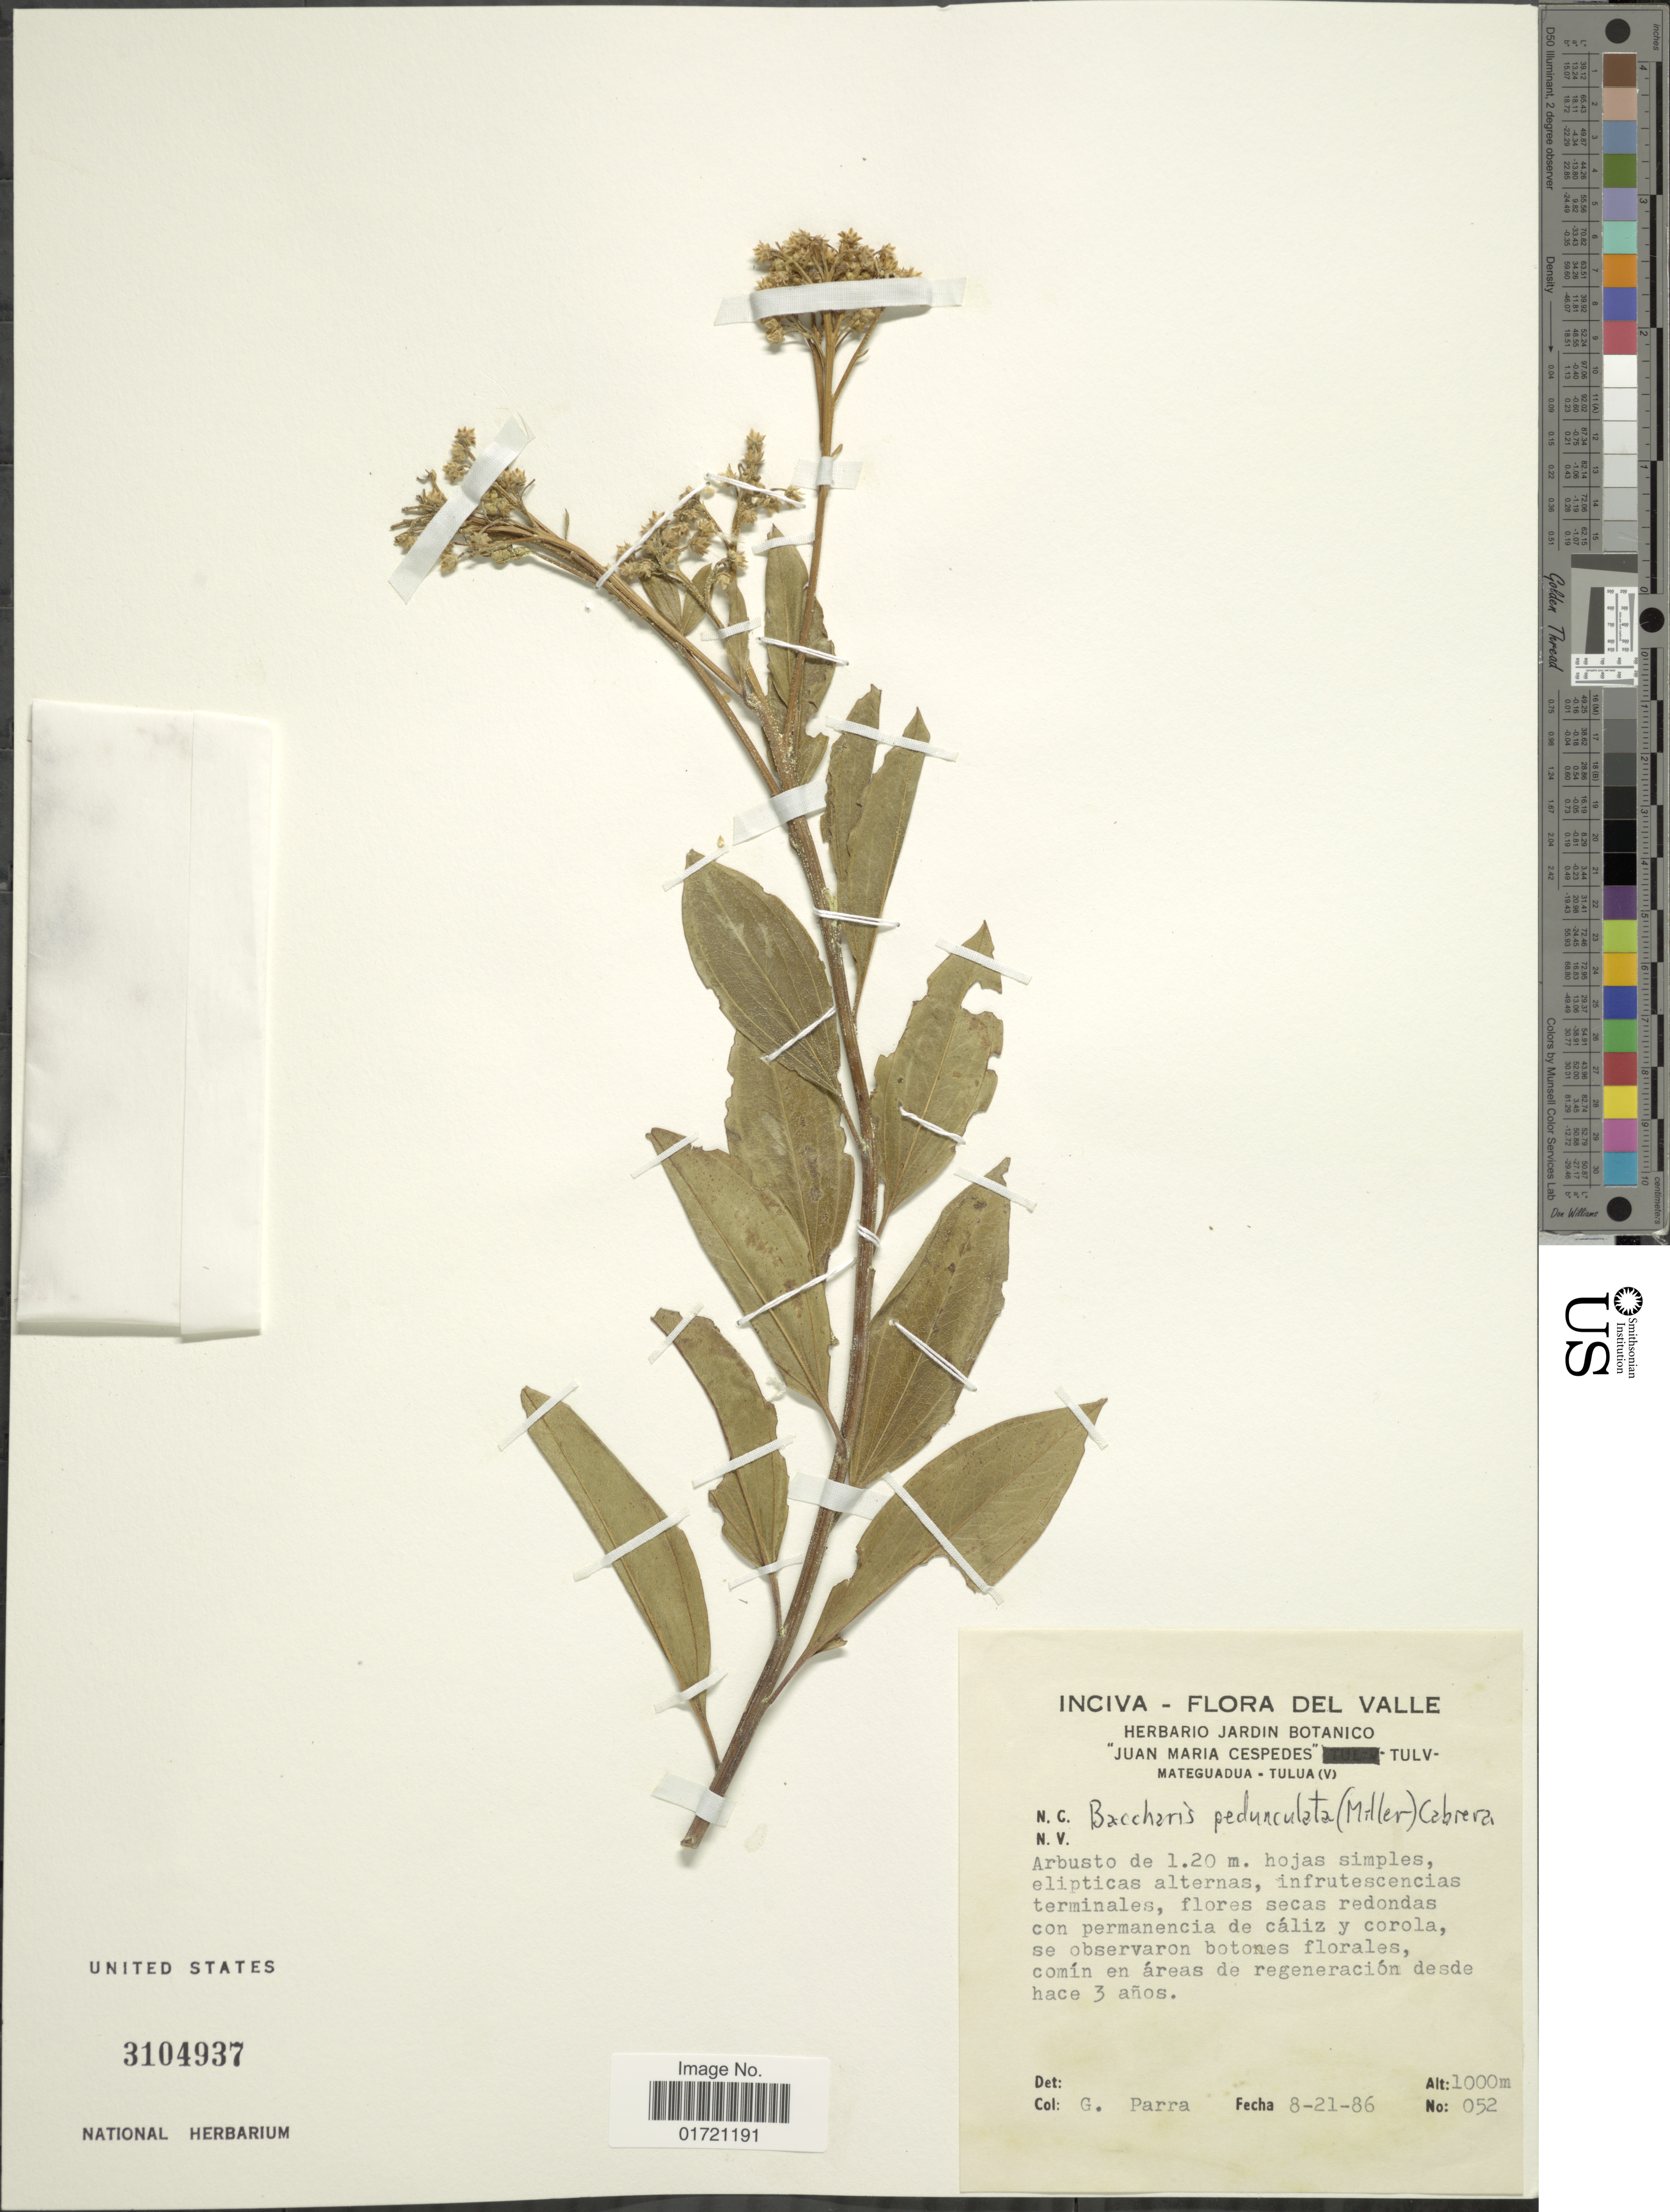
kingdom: Plantae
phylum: Tracheophyta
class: Magnoliopsida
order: Asterales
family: Asteraceae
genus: Baccharis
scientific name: Baccharis pedunculata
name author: (Mill.) Cabrera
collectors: G. Parra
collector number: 052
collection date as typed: Transcribed d/m/y: 21/8/86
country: Colombia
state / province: Valle del Cauca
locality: Del Valle.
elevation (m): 1000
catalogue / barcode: US 3104937